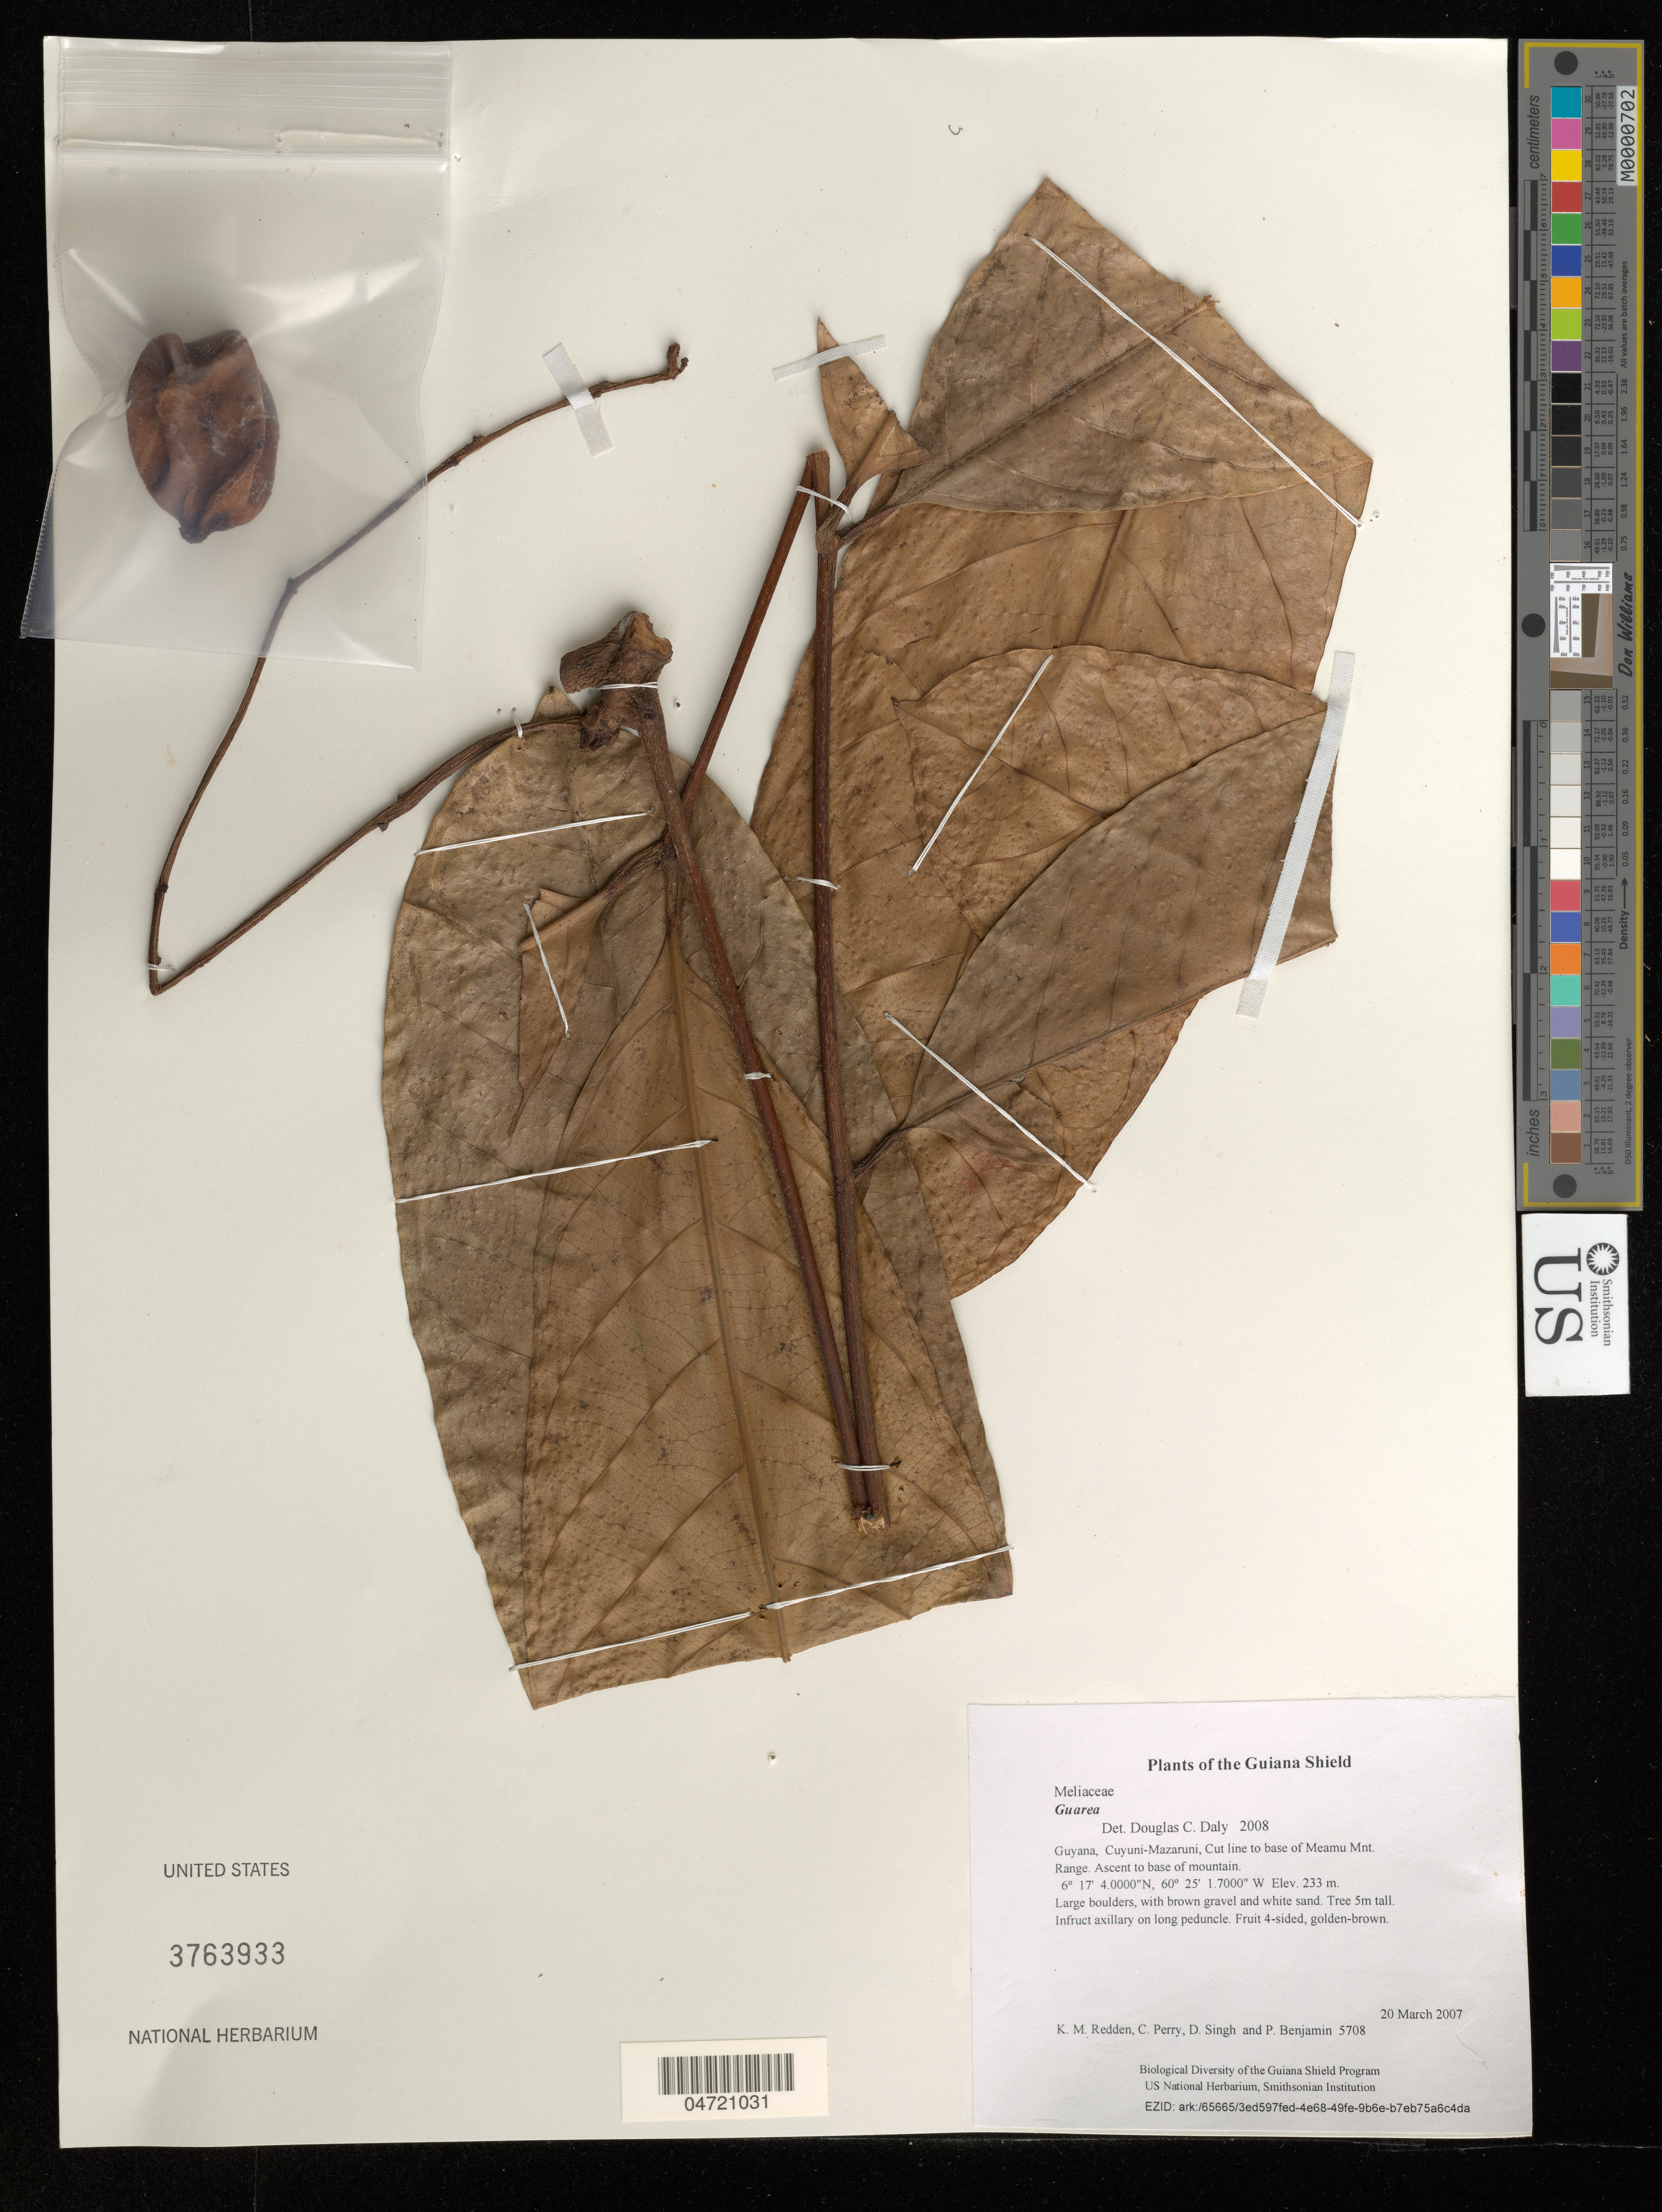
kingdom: Plantae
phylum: Tracheophyta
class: Magnoliopsida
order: Sapindales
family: Meliaceae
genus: Guarea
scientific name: Guarea sp.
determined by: Daly, D. C.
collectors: K. M. Redden, C. Perry, D. Singh & P. Benjamin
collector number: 5708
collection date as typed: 20 March 2007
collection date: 2007-03-20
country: Guyana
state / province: Cuyuni-Mazaruni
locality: Cut line to base of Meamu Mnt. Range. Ascent to base of mountain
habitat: Large boulders, with brown gravel and white sand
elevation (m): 233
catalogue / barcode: US 3763933